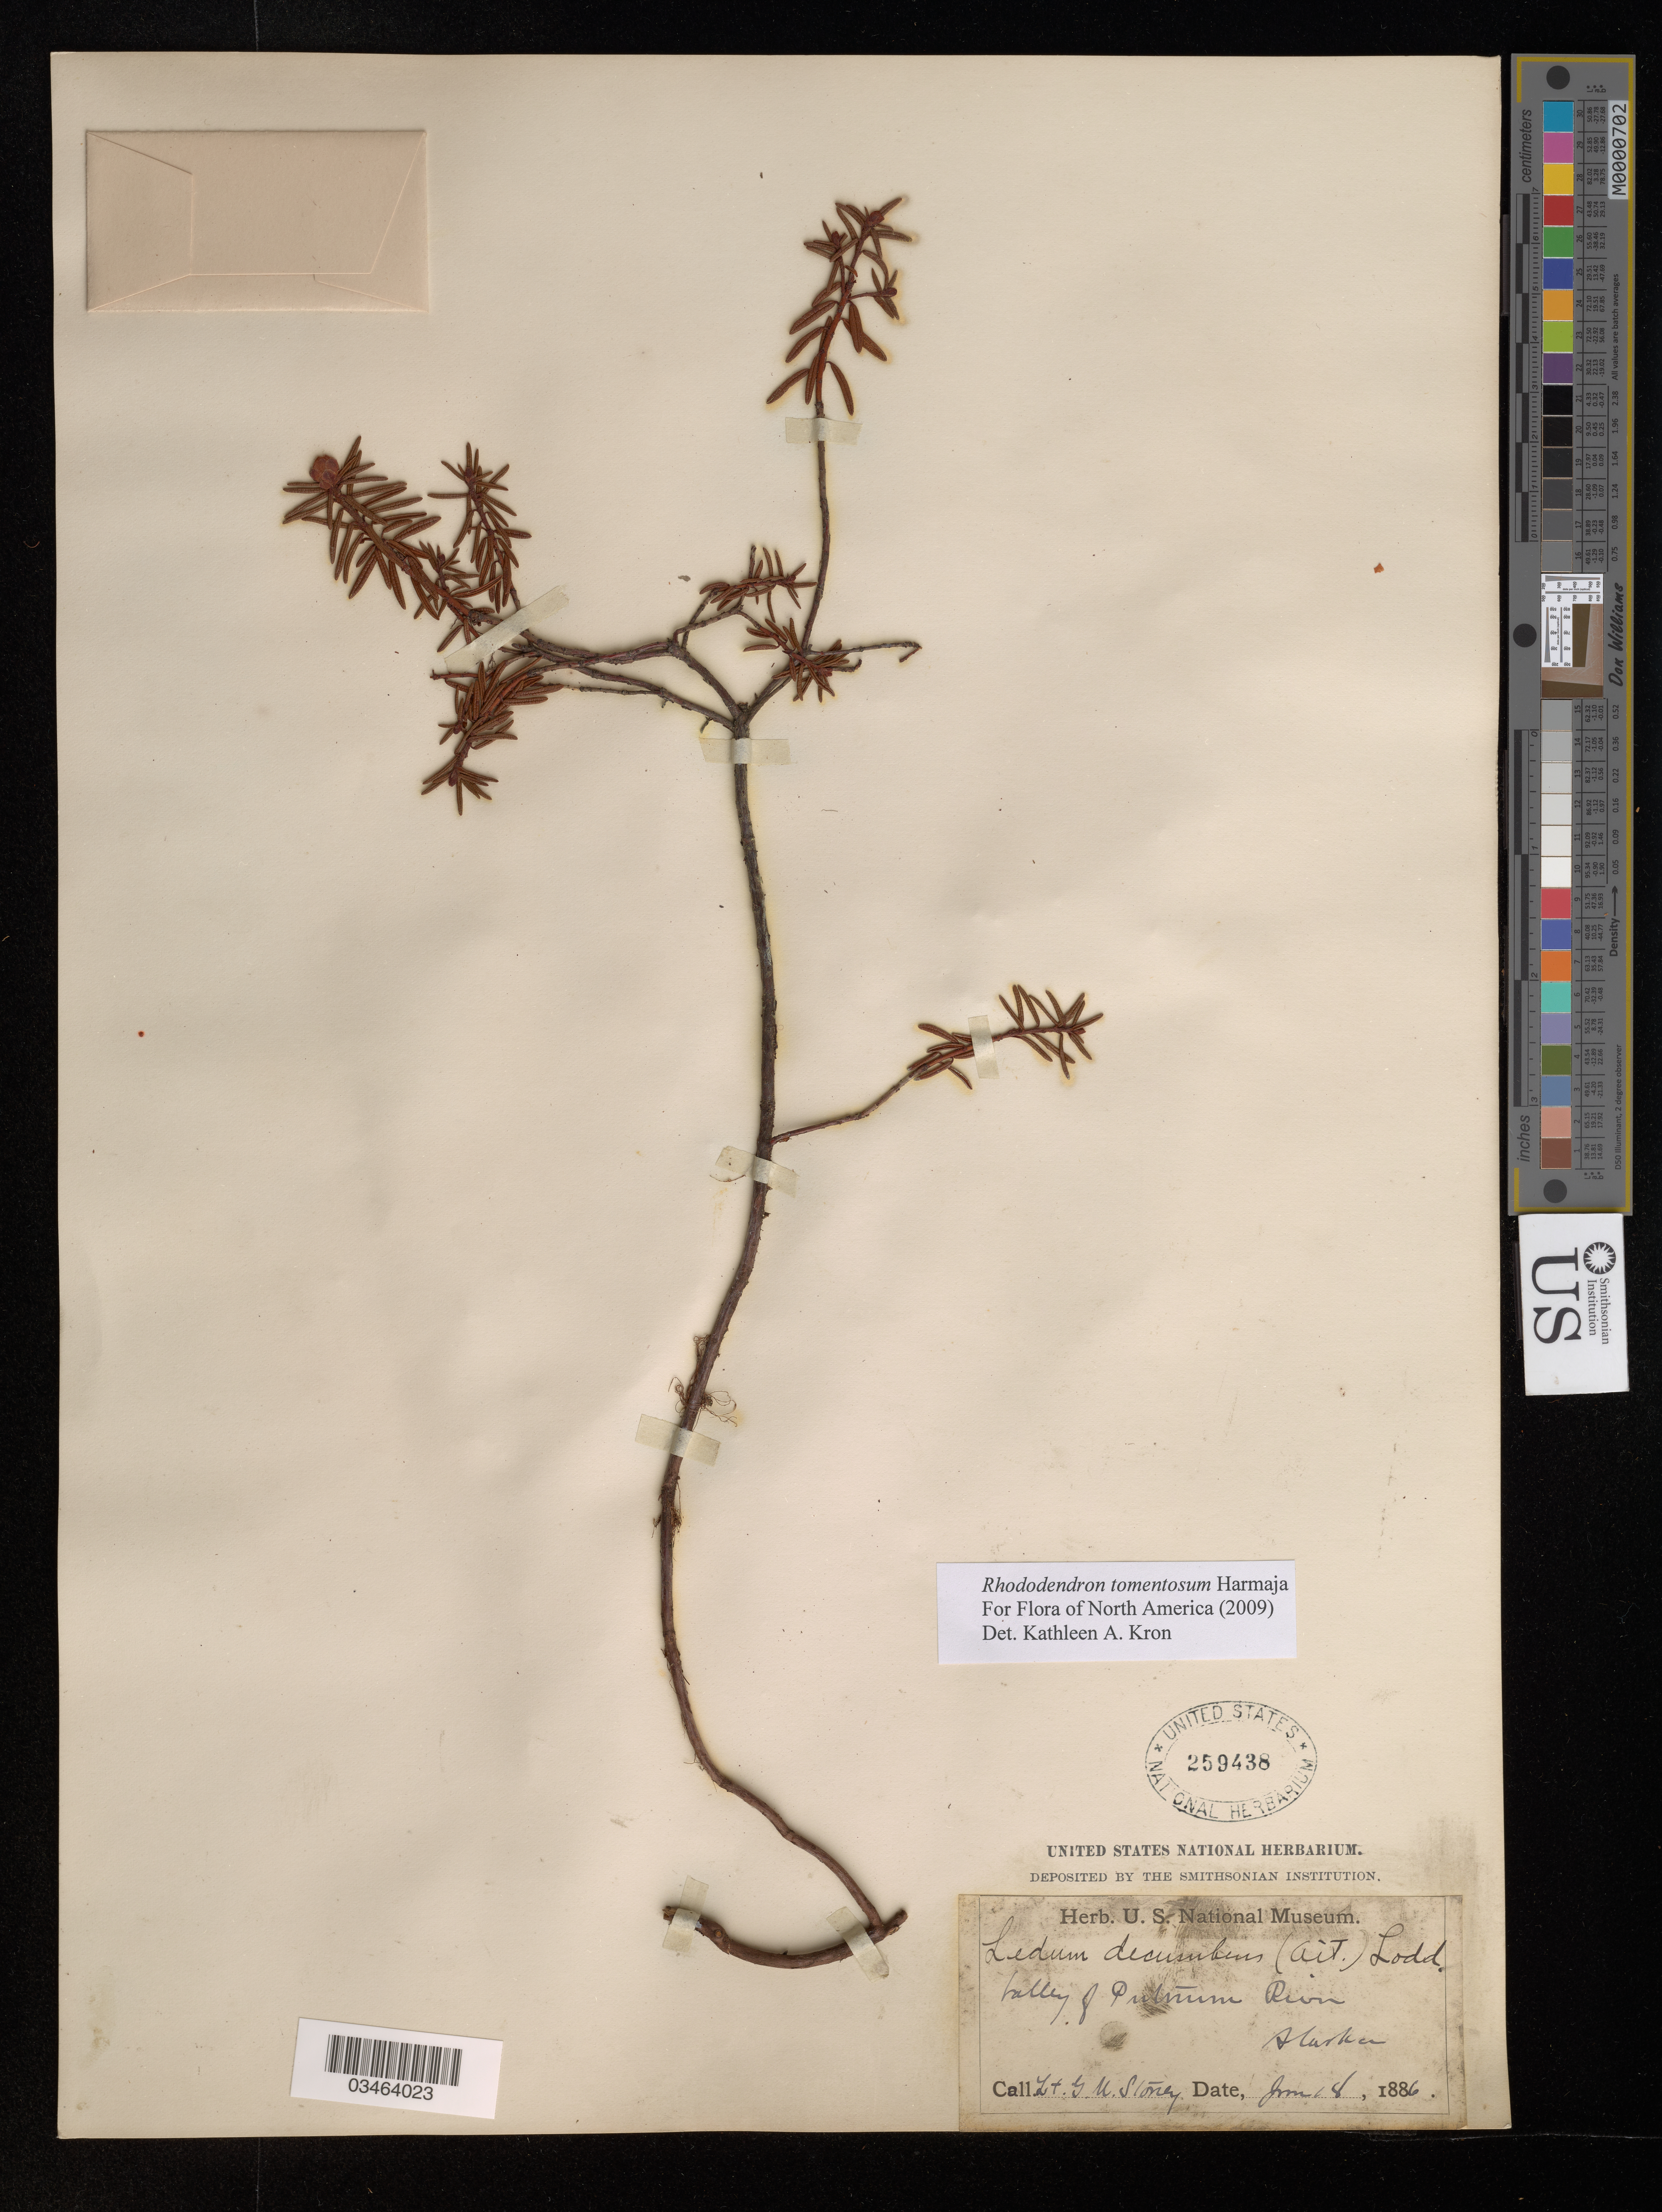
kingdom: Plantae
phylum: Tracheophyta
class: Magnoliopsida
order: Ericales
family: Ericaceae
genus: Rhododendron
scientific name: Rhododendron tomentosum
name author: Harmaja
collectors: L. Stoney & G. Stoney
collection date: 1886-06-18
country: United States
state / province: Alaska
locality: Valley of Putinum* River.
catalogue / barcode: US 259438